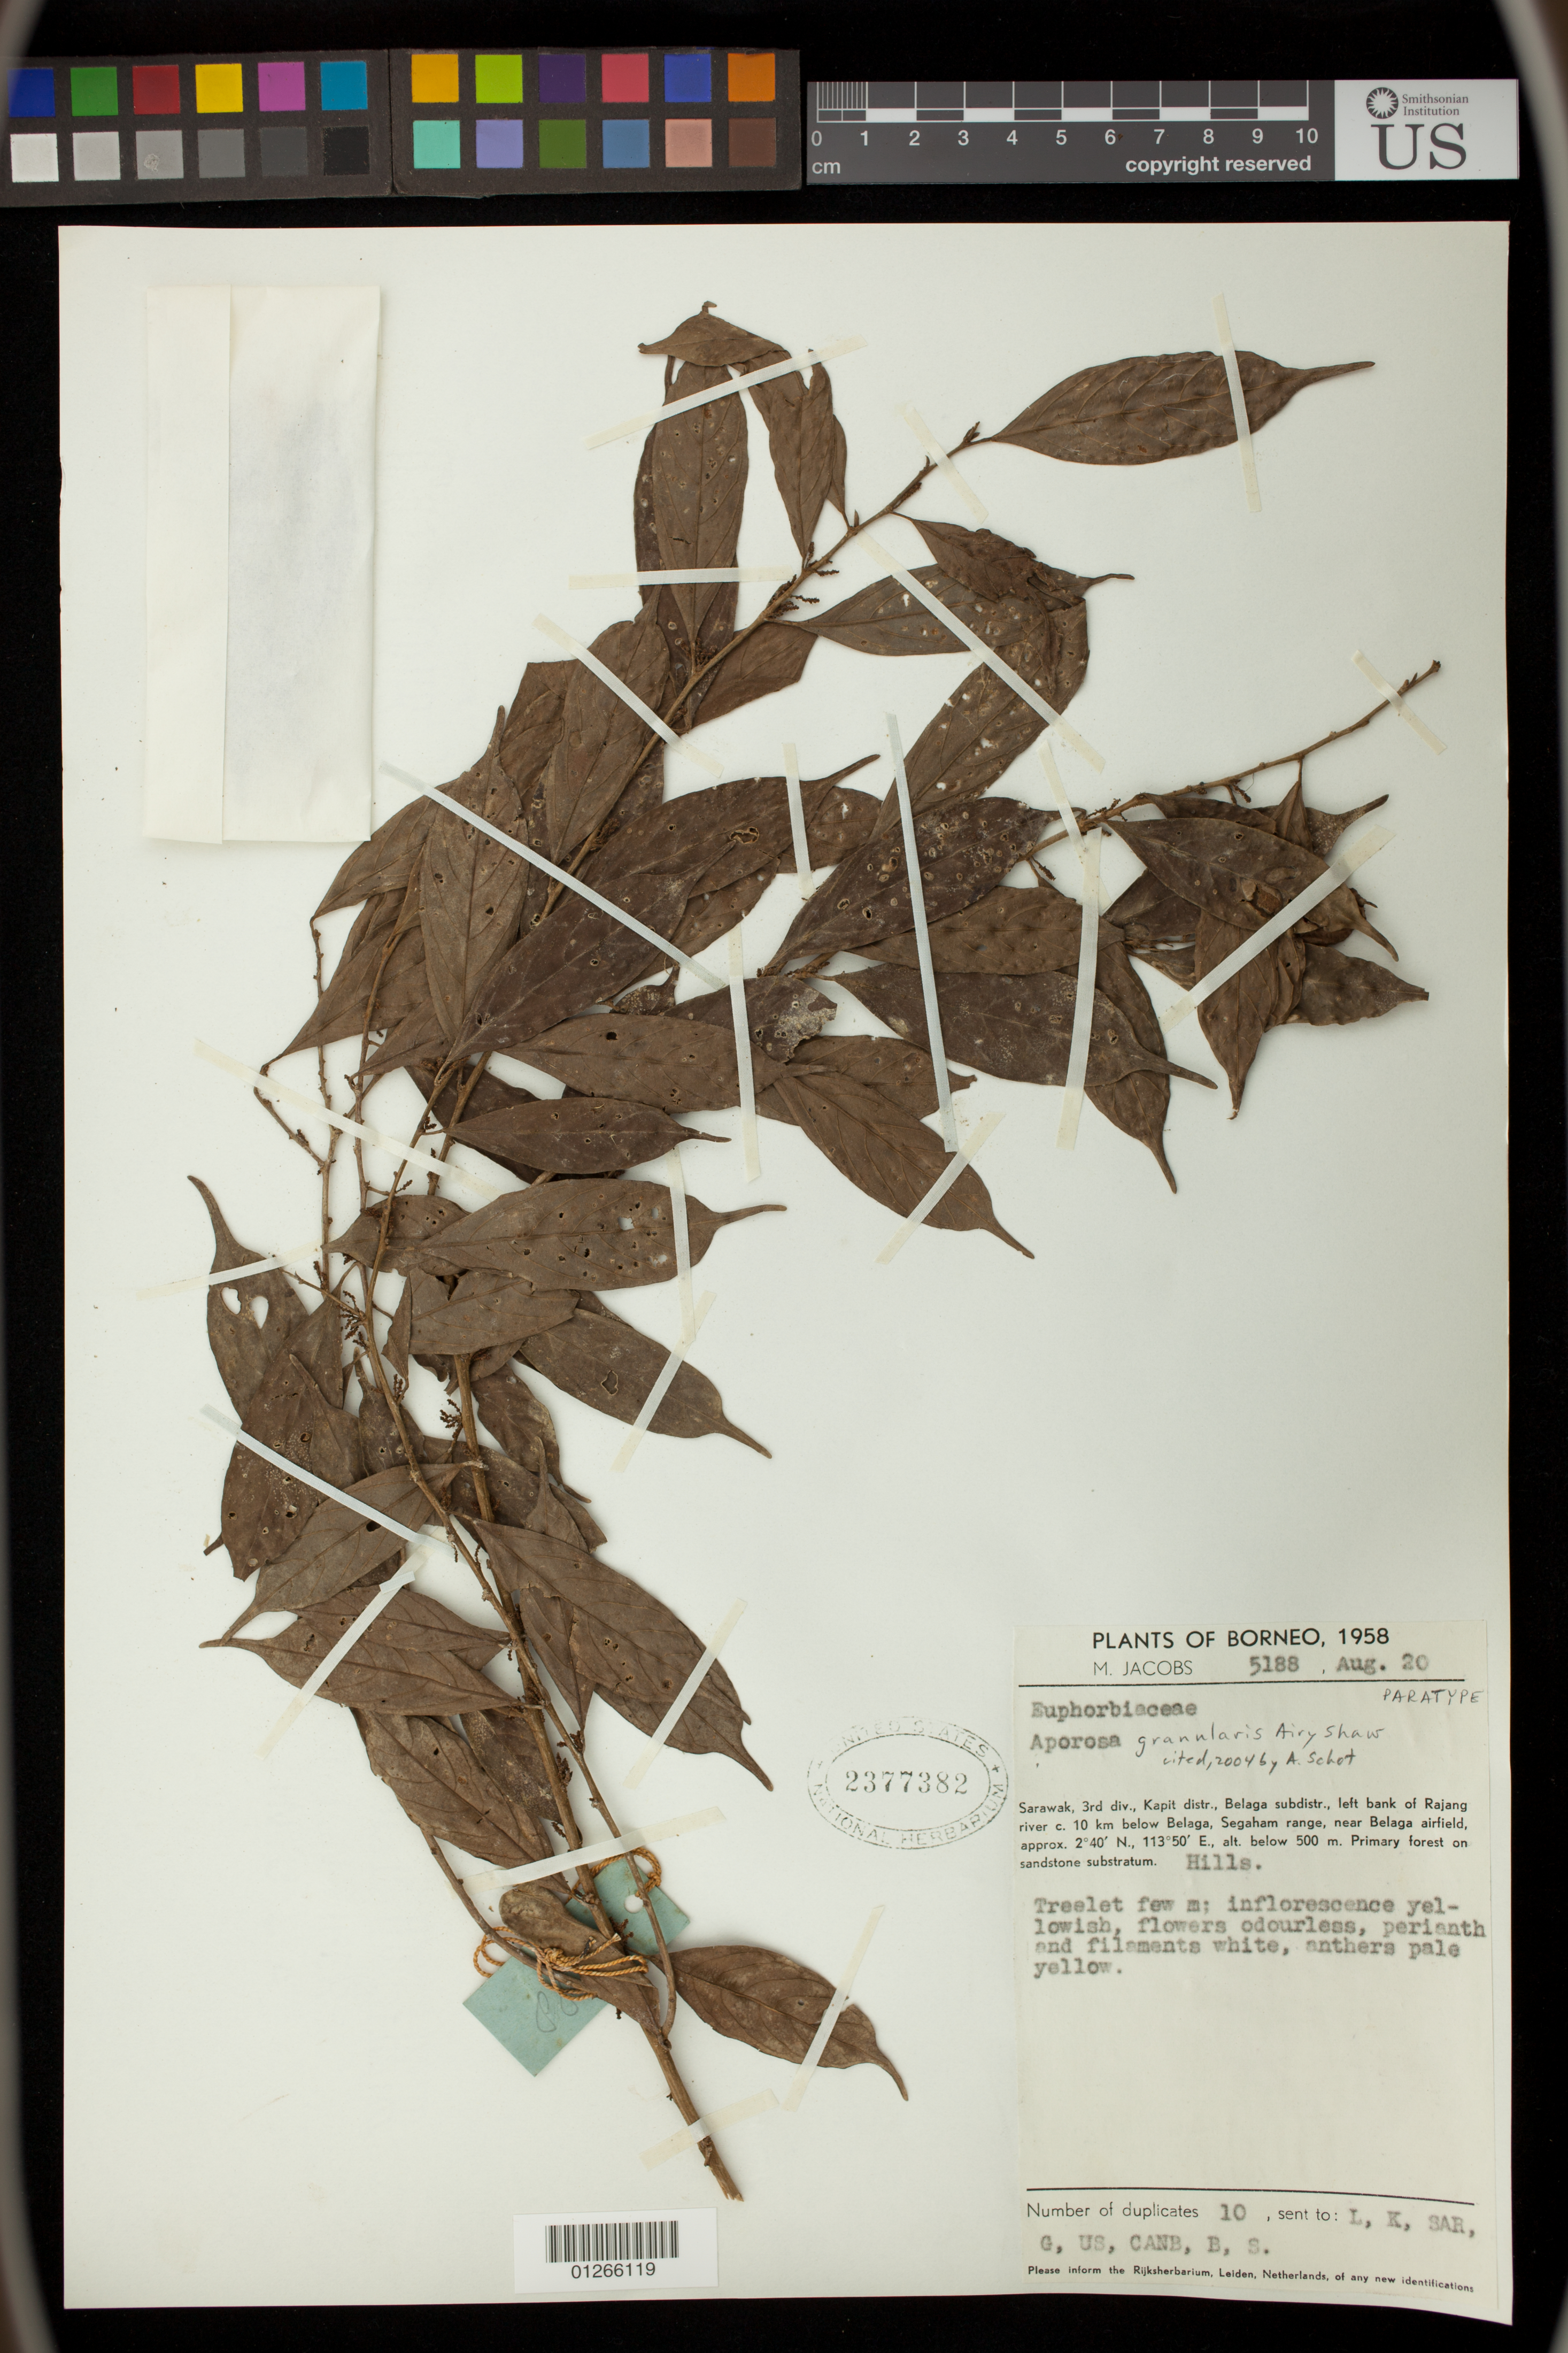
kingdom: Plantae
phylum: Tracheophyta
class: Magnoliopsida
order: Malpighiales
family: Phyllanthaceae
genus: Aporosa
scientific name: Aporosa granularis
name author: Airy Shaw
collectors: M. Jacobs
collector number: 5188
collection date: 1958-08-20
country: Indonesia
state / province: Borneo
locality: Sarawak, 3rd. div., Kapit distr., Belaga subdistr., left bank of Rajang river c. 10 km below Belaga, Segaham range, near Belaga airfield.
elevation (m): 152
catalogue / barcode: US 2377382